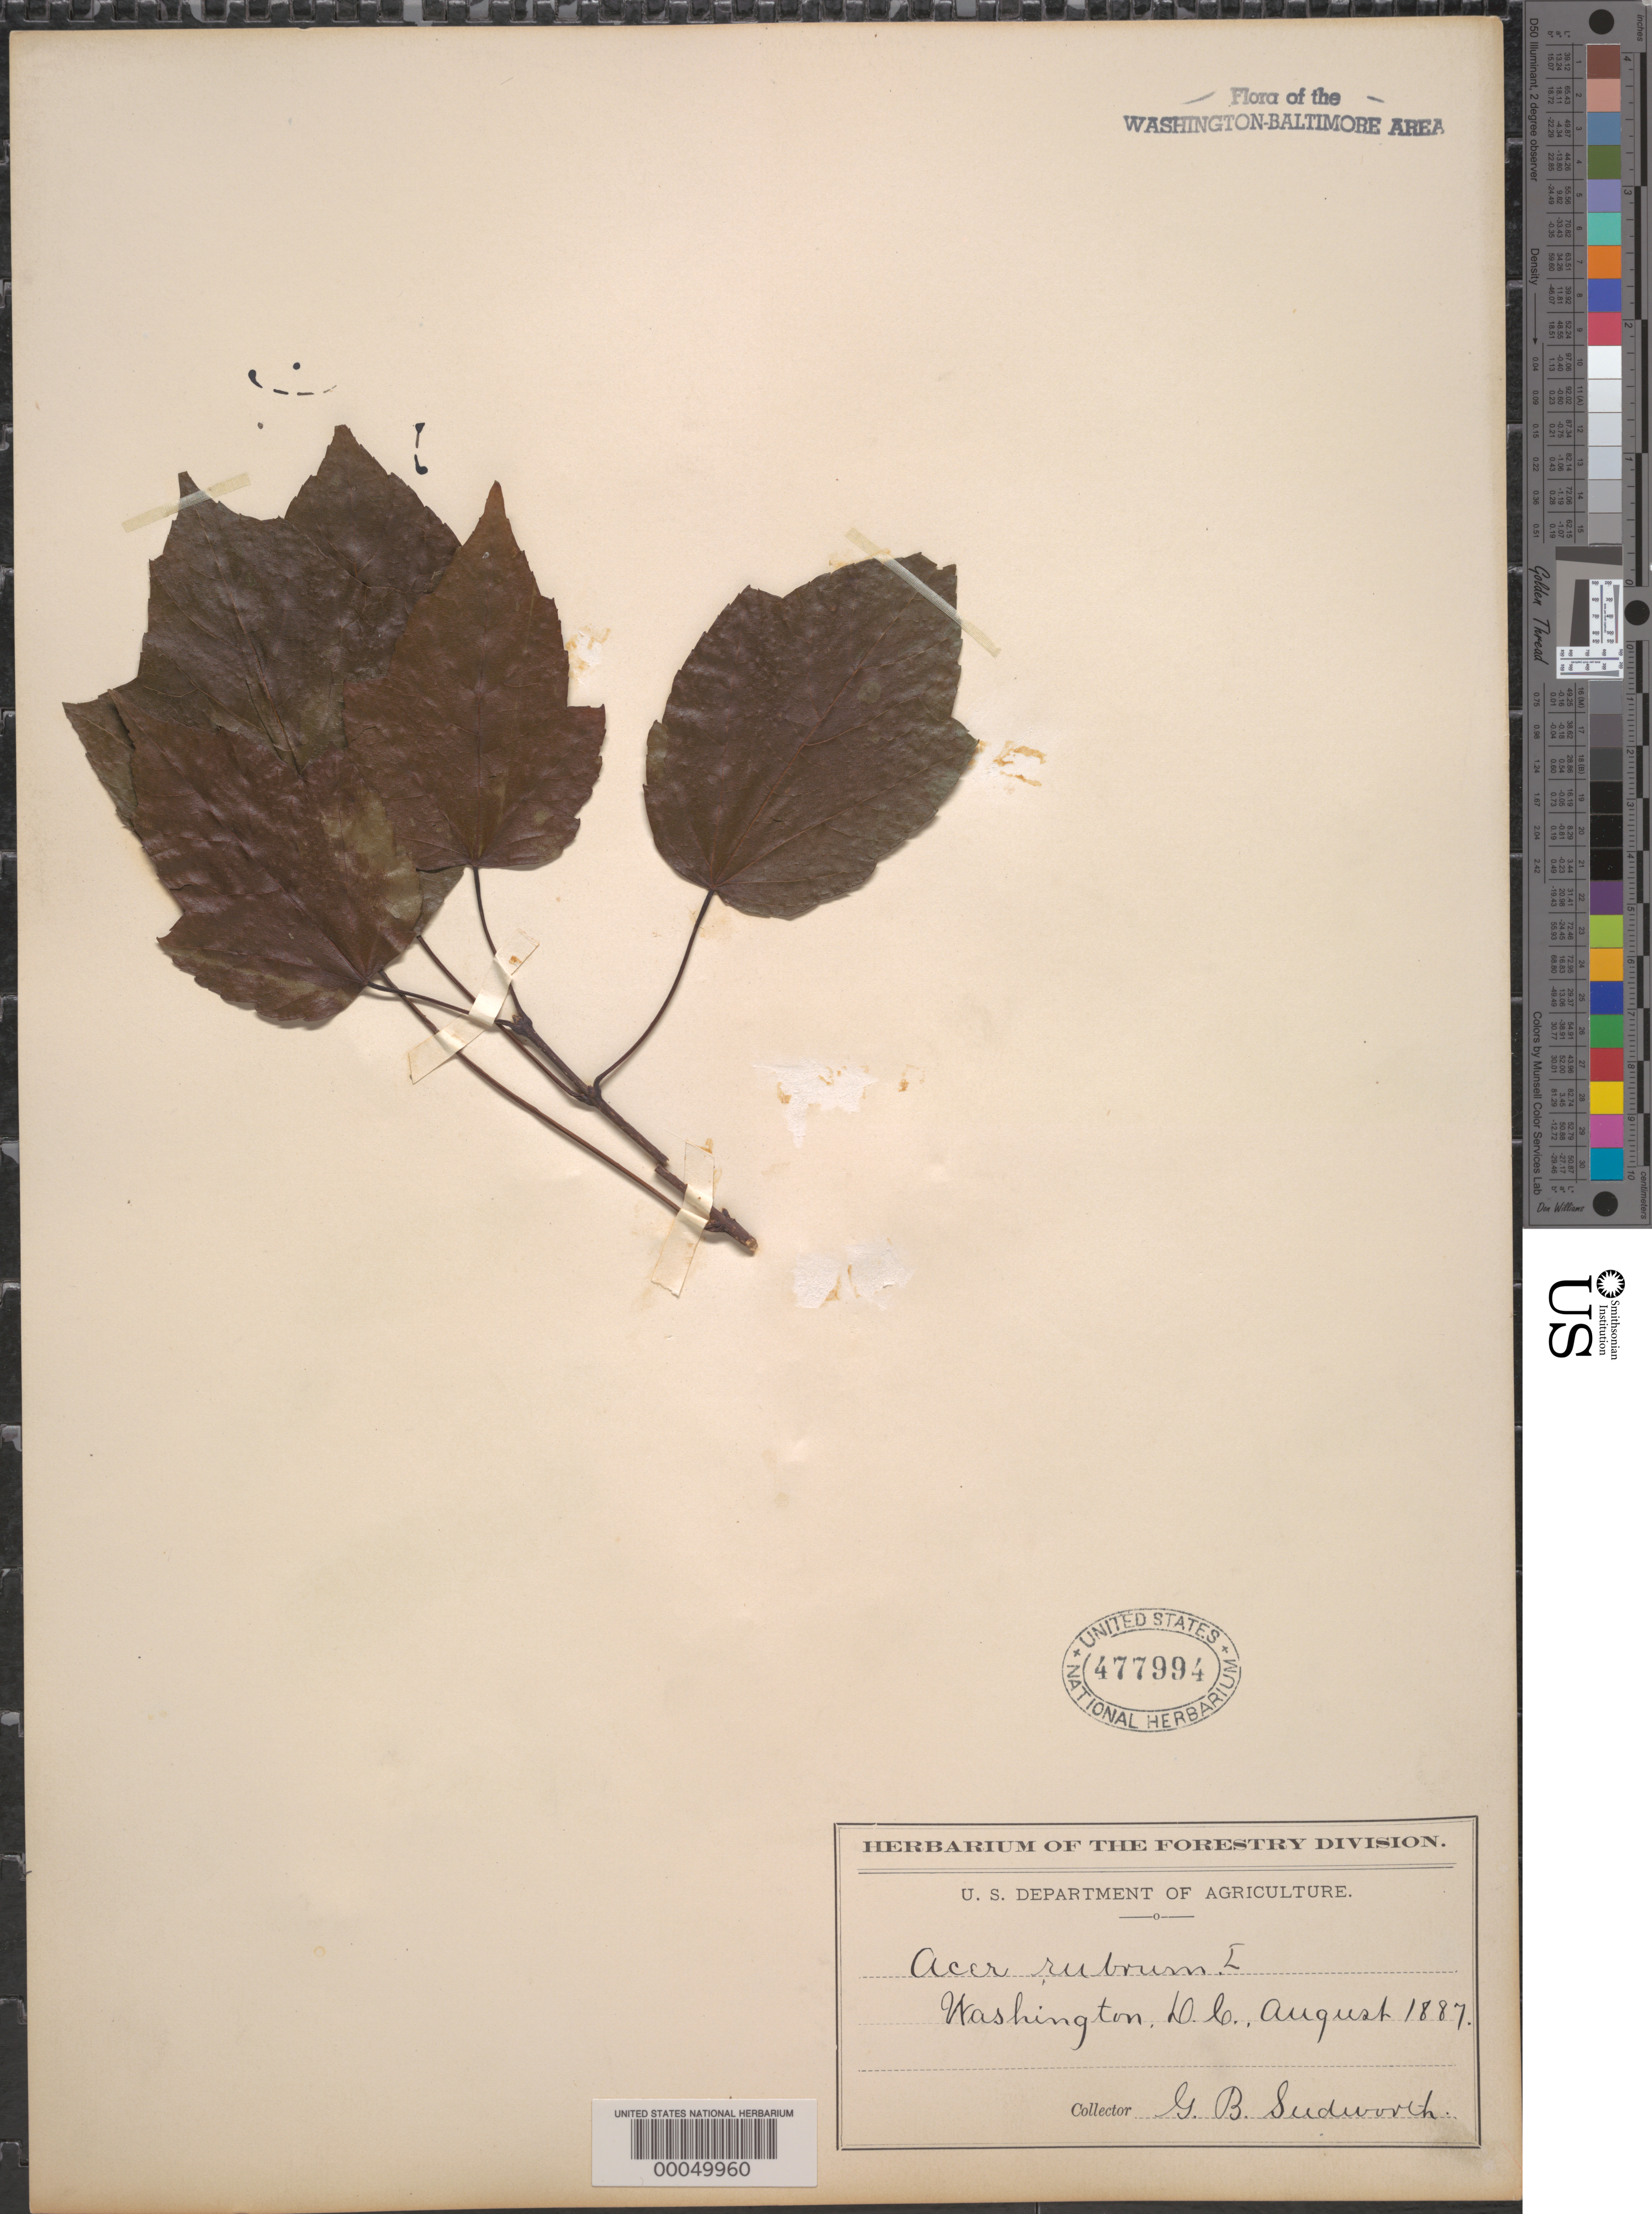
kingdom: Plantae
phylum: Tracheophyta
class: Magnoliopsida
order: Sapindales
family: Sapindaceae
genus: Acer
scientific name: Acer rubrum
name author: L.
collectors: G. B. Sudworth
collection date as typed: Aug 1887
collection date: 1887-08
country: United States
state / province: District of Columbia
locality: Washington DC Area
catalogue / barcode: US 477994